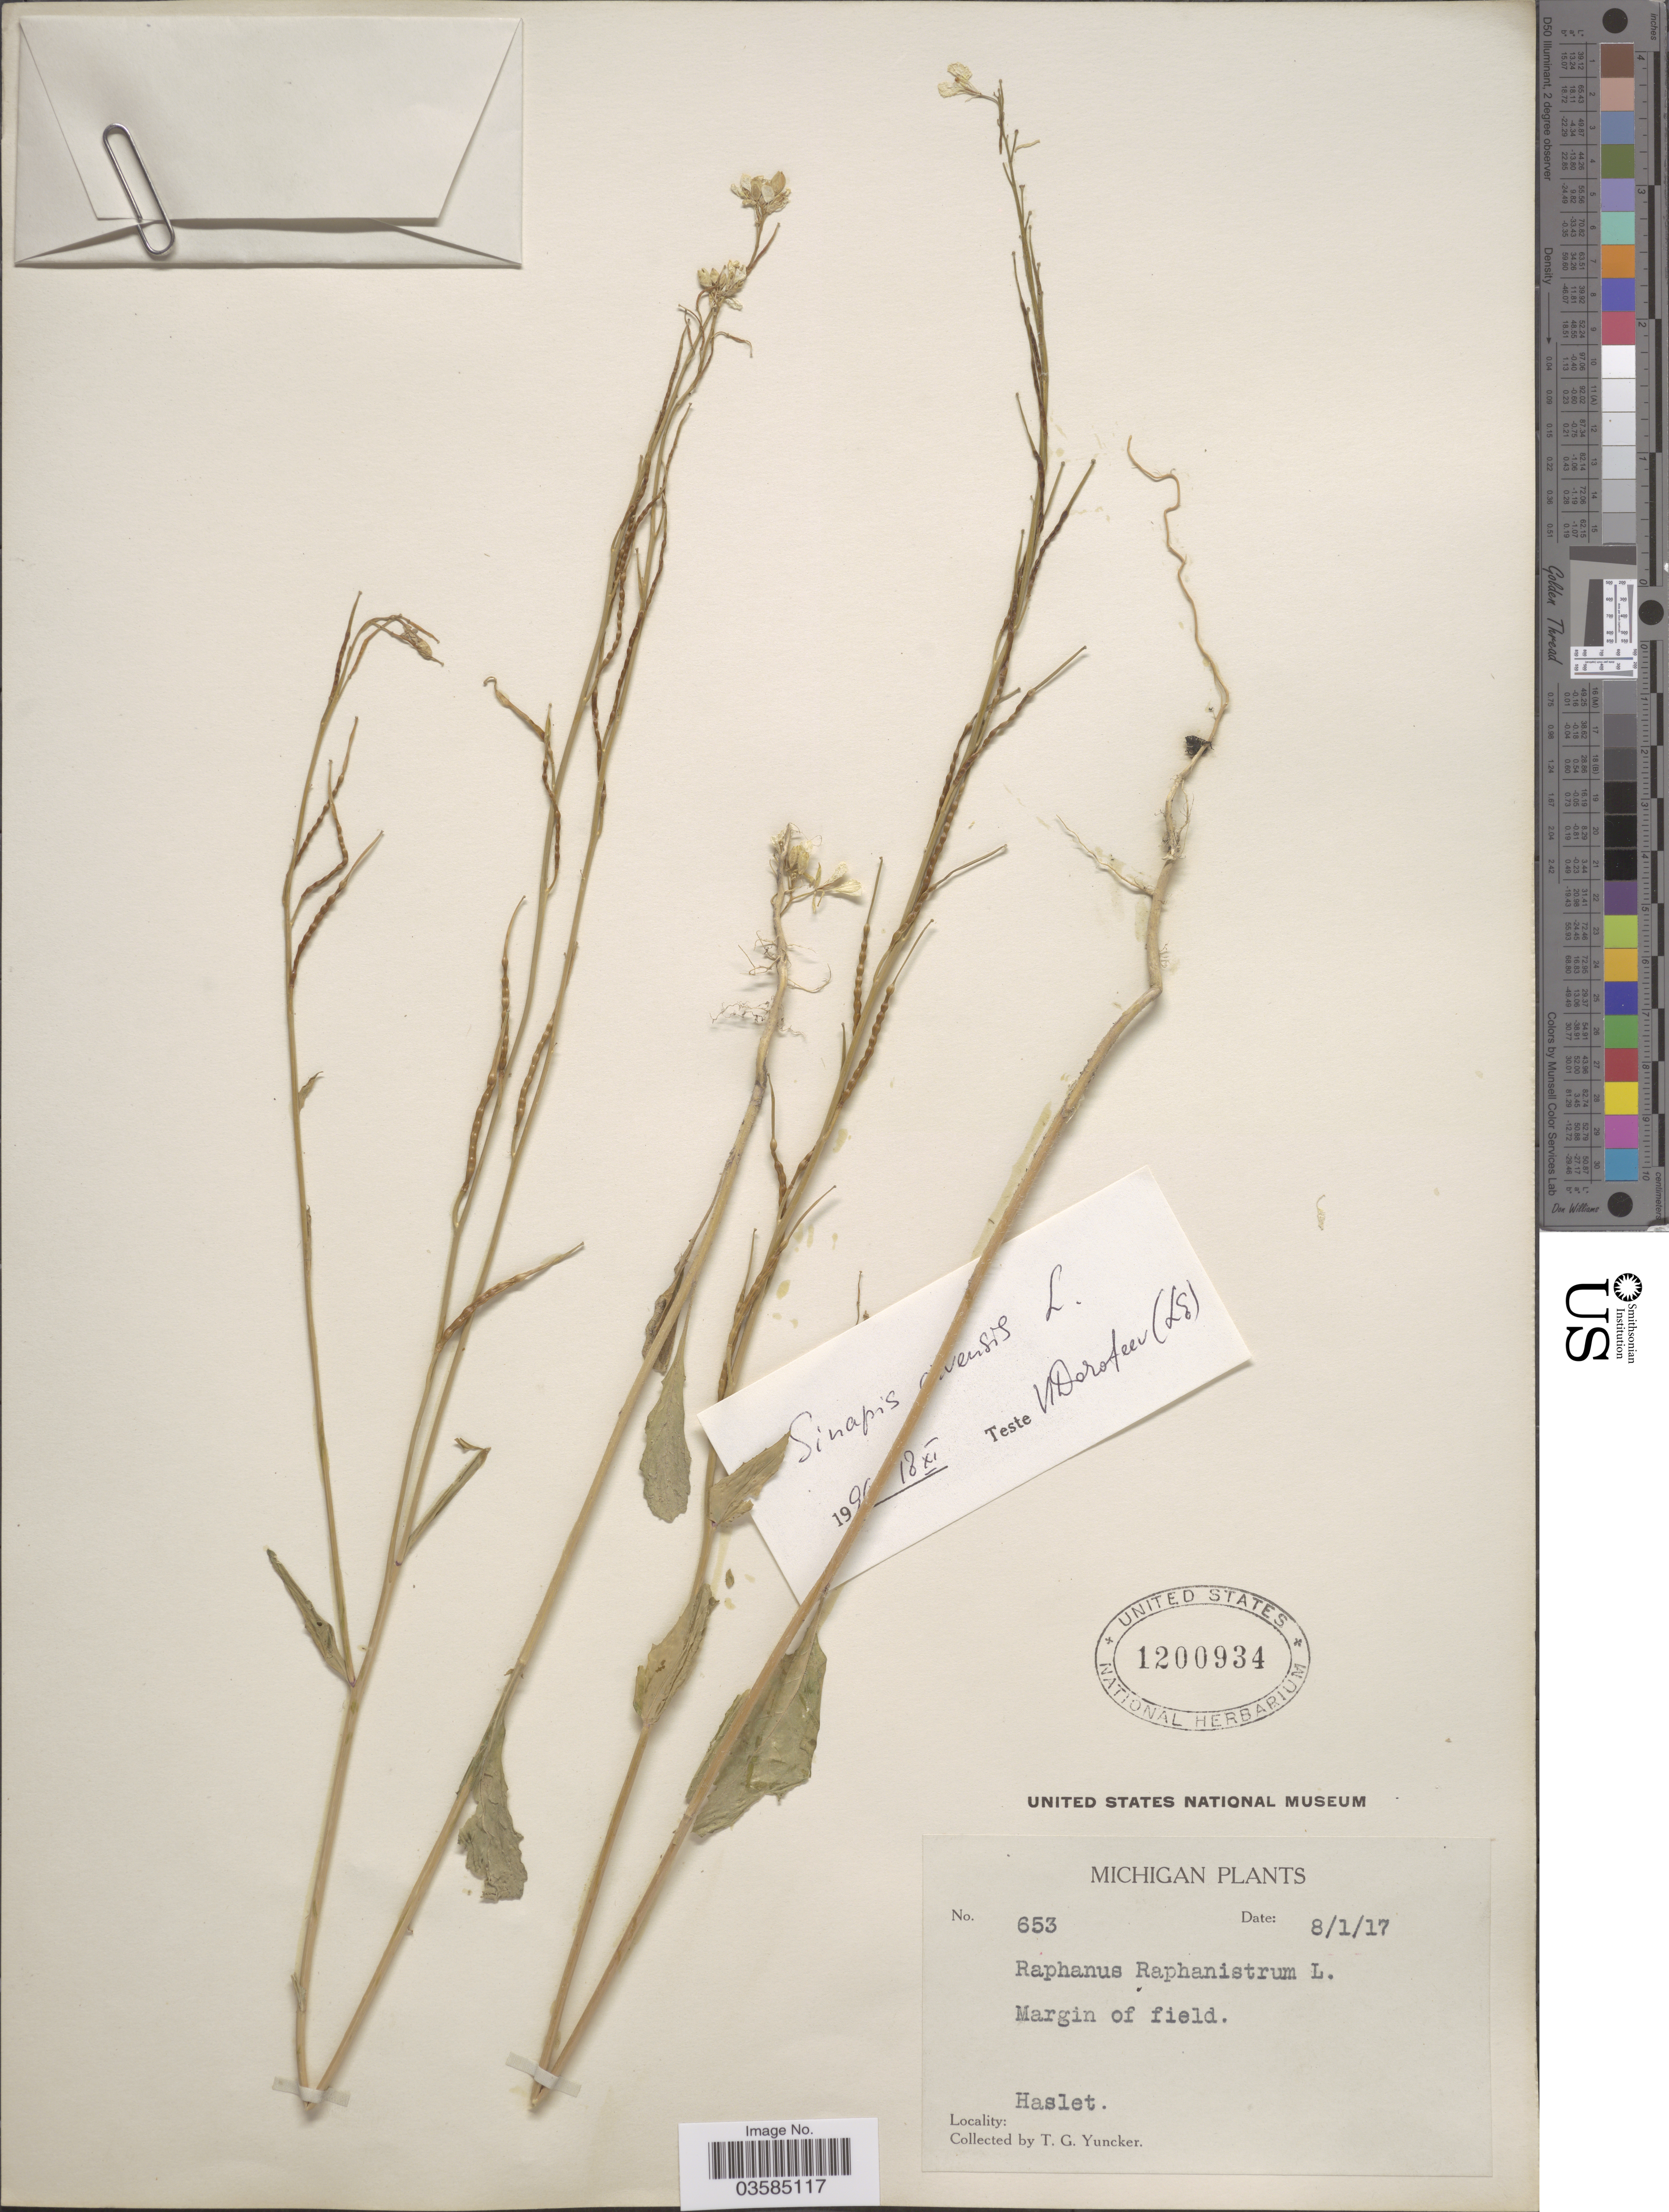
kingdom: Plantae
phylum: Tracheophyta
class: Magnoliopsida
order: Brassicales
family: Brassicaceae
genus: Brassica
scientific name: Brassica kaber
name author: (DC.) L.C. Wheeler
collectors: T. G. Yuncker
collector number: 653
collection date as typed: Transcribed d/m/y: 1/8/17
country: United States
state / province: Michigan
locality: Margin of fields. Haslet.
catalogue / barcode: US 1200934